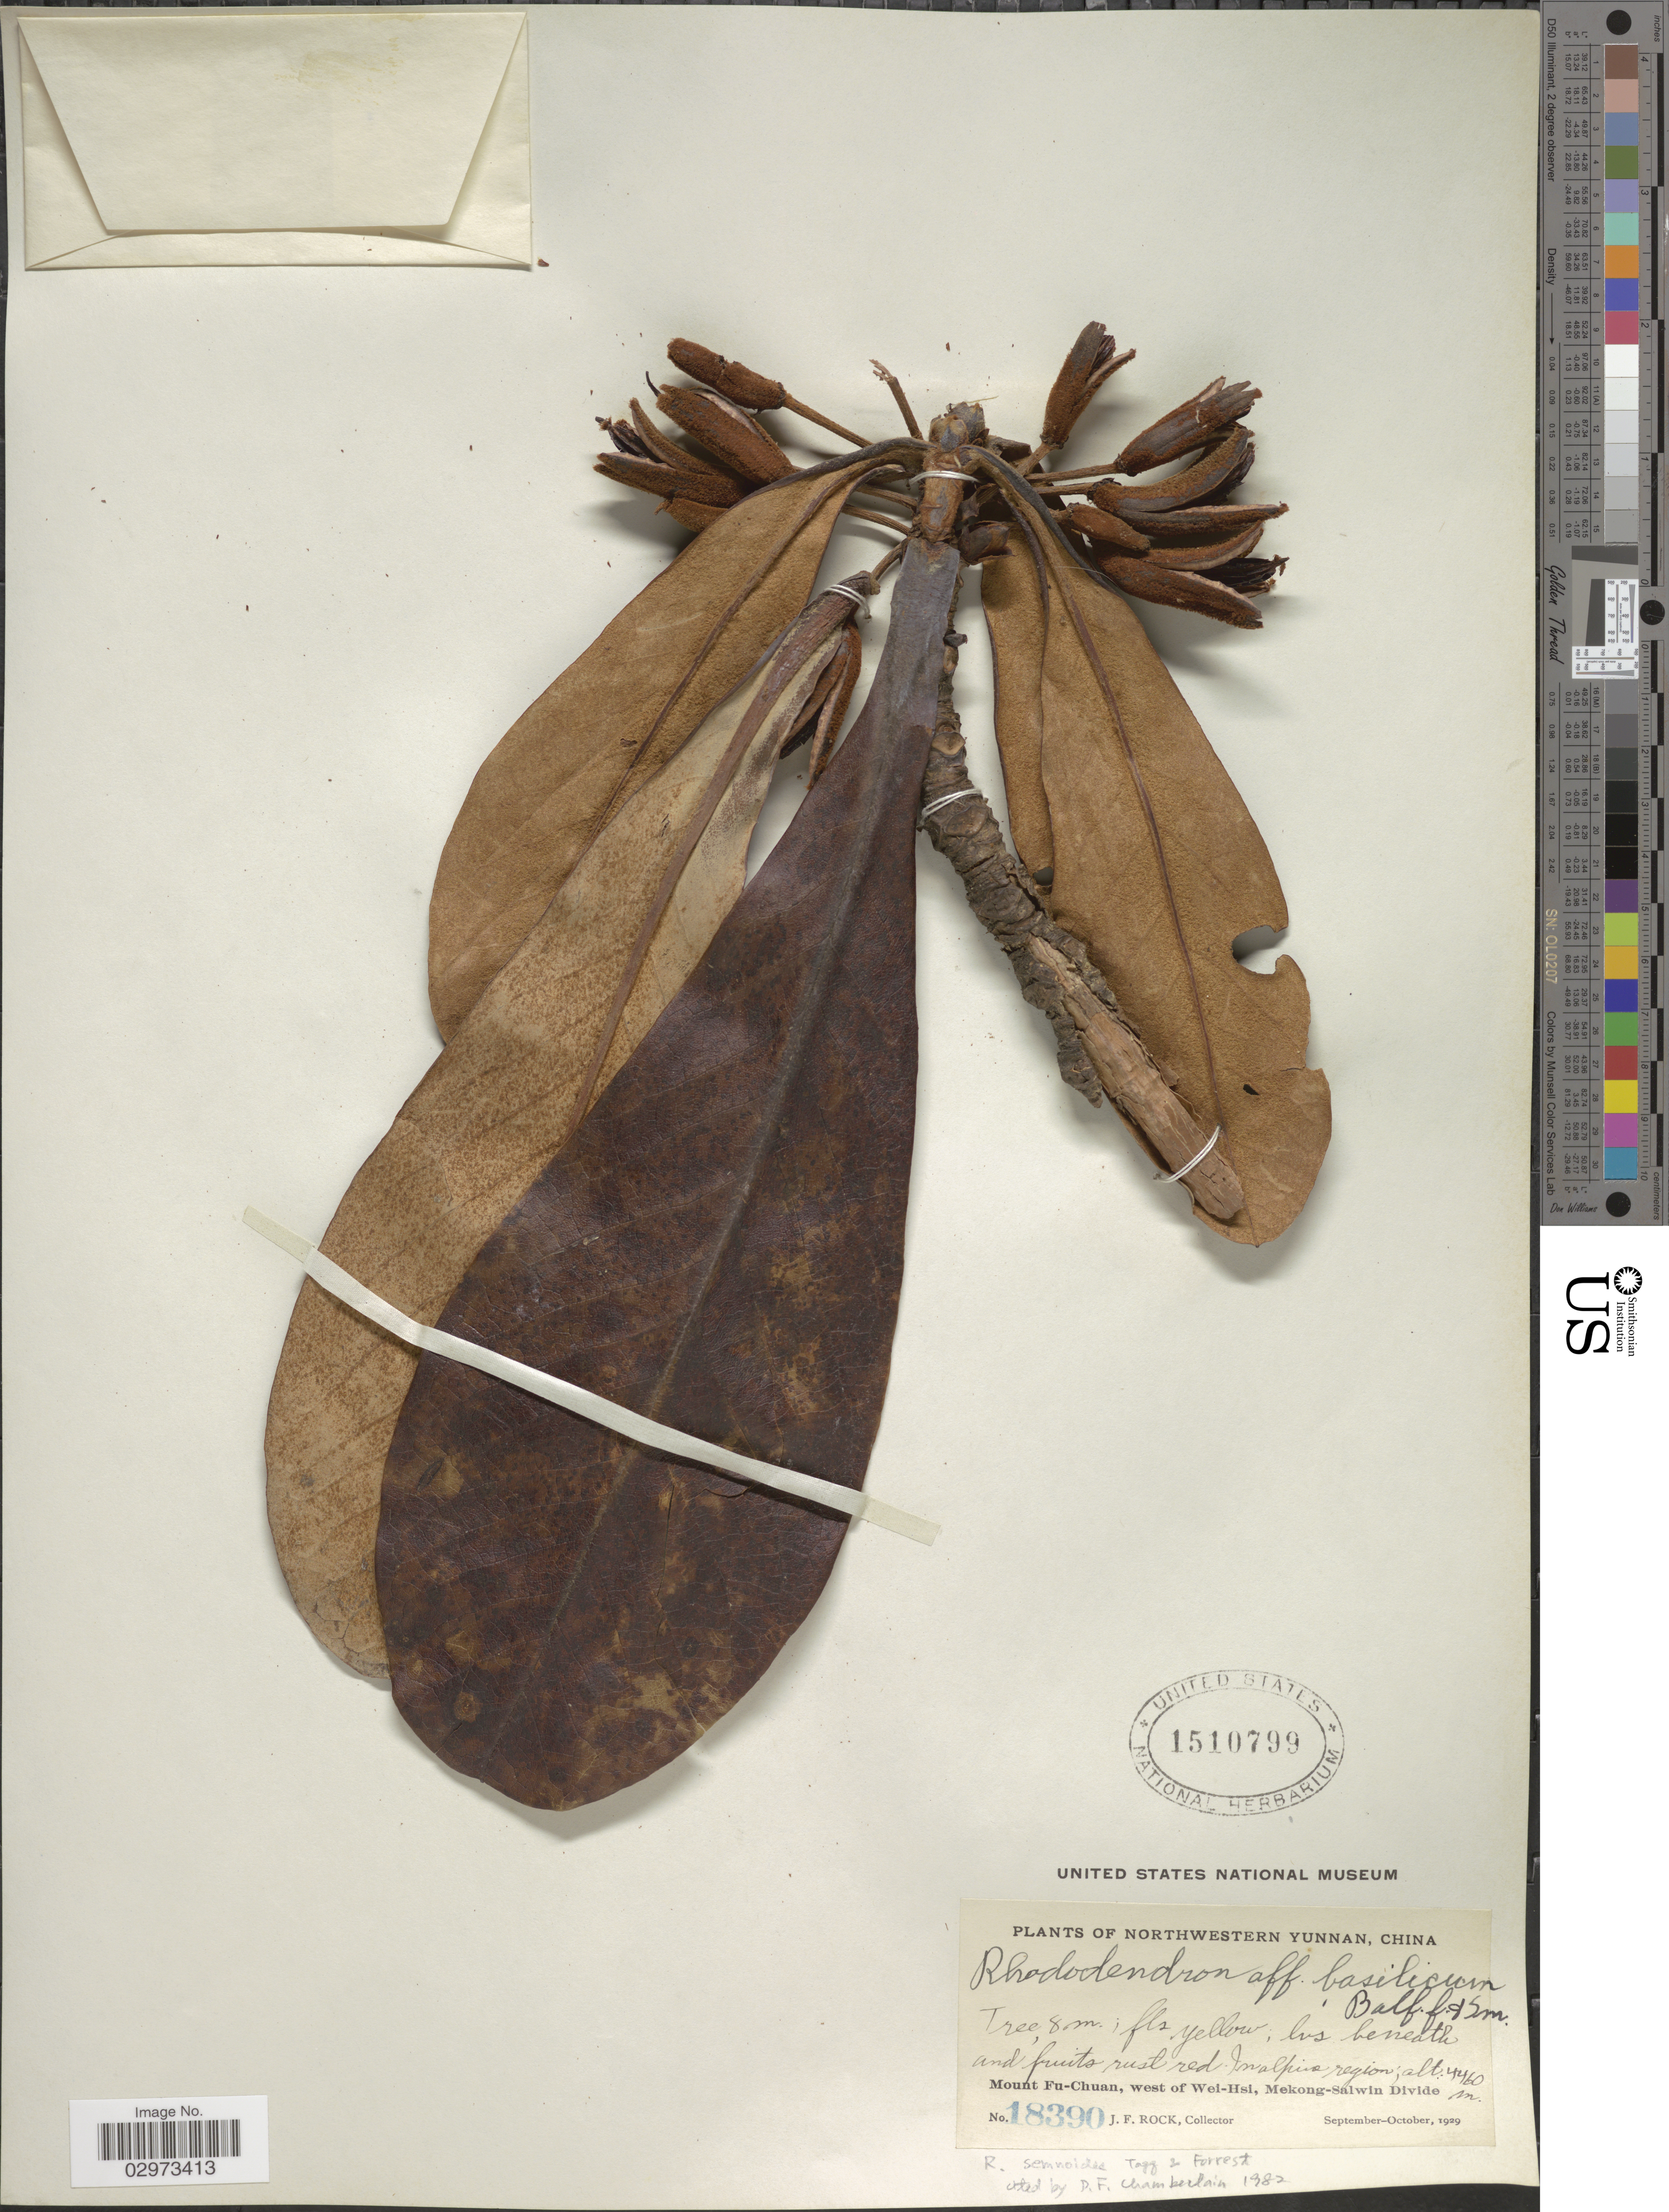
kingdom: Plantae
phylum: Tracheophyta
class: Magnoliopsida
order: Ericales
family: Ericaceae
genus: Rhododendron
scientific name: Rhododendron semnoides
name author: Tagg & Forrest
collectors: J. Rock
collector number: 18390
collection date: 1929-09/1929-10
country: China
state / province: Yunnan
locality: Northwestern Yunnan. In alpine region. Mount Fu-Chuan, west of Wei-Hsi, Mekong-Salwin Divide.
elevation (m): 4460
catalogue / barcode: US 1510799